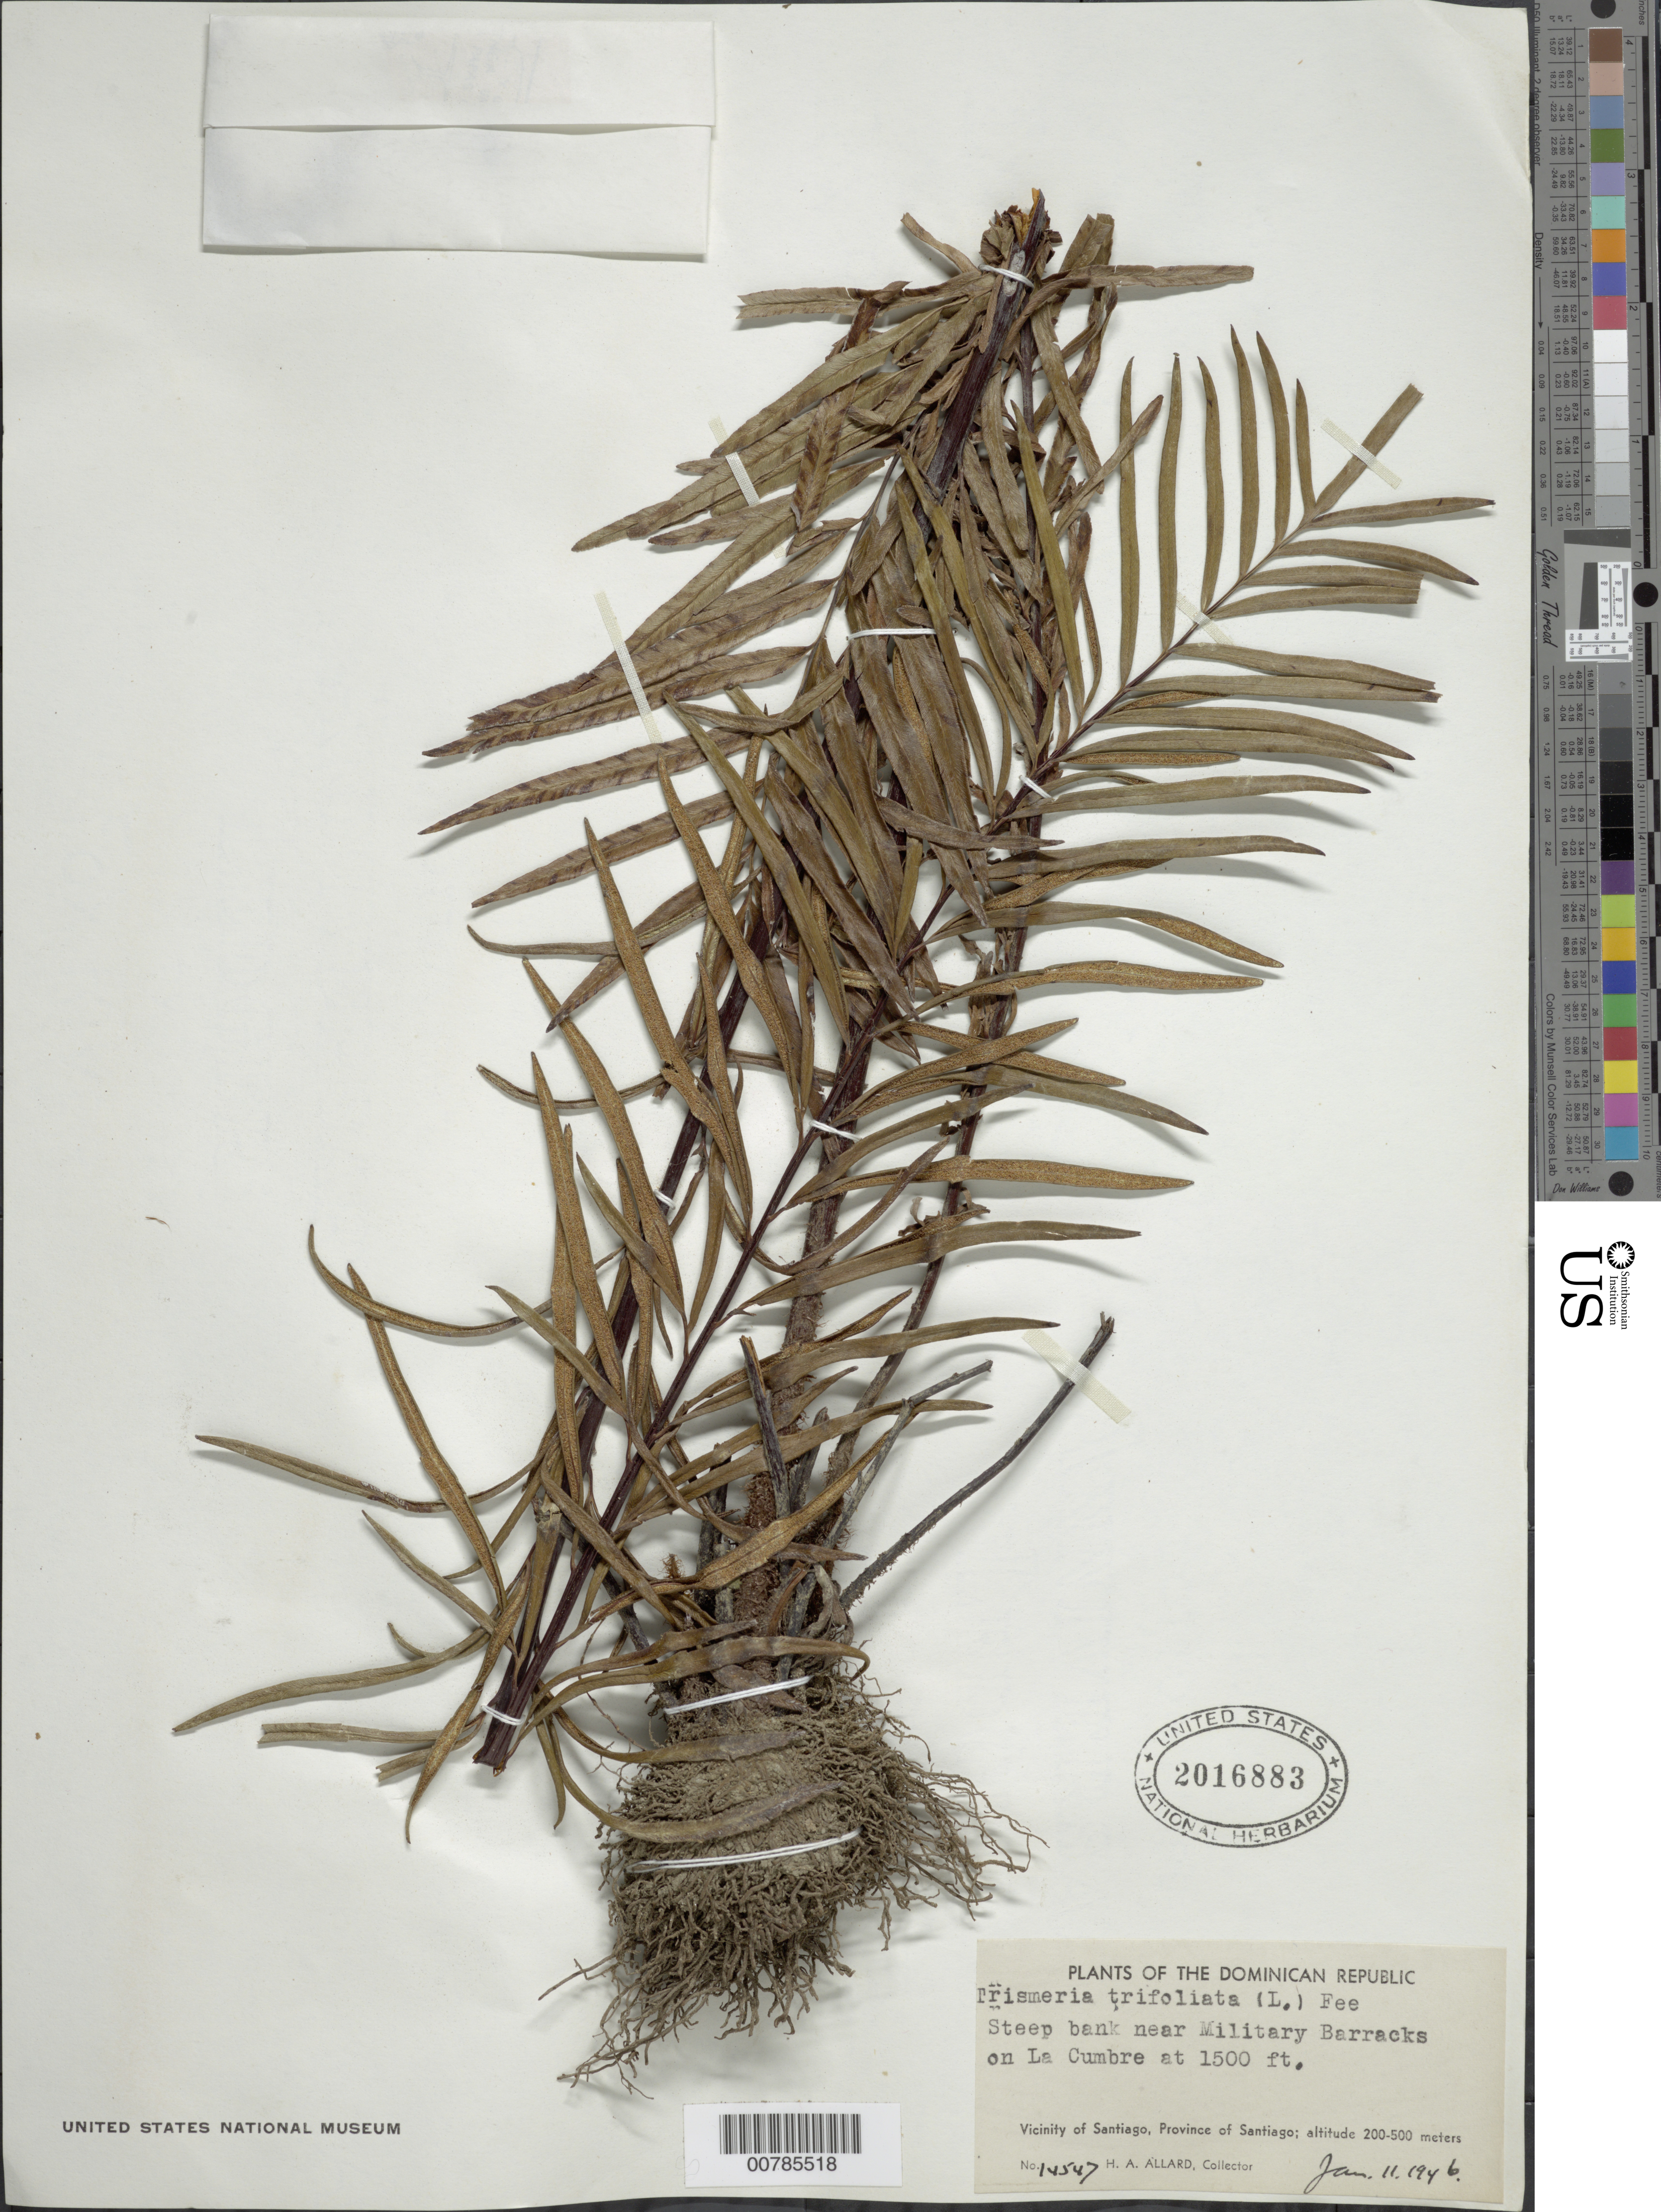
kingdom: Plantae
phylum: Tracheophyta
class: Polypodiopsida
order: Polypodiales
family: Pteridaceae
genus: Pityrogramma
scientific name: Pityrogramma trifoliata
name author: (L.) R.M. Tryon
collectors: H. A. Allard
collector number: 14547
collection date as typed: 11 Jan 1946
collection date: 1946-01-11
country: Dominican Republic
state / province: Santiago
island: Hispaniola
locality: Santiago, vic.; near Military Barracks on La Cumbre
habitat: Steep bank near barracks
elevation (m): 457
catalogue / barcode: US 2016883